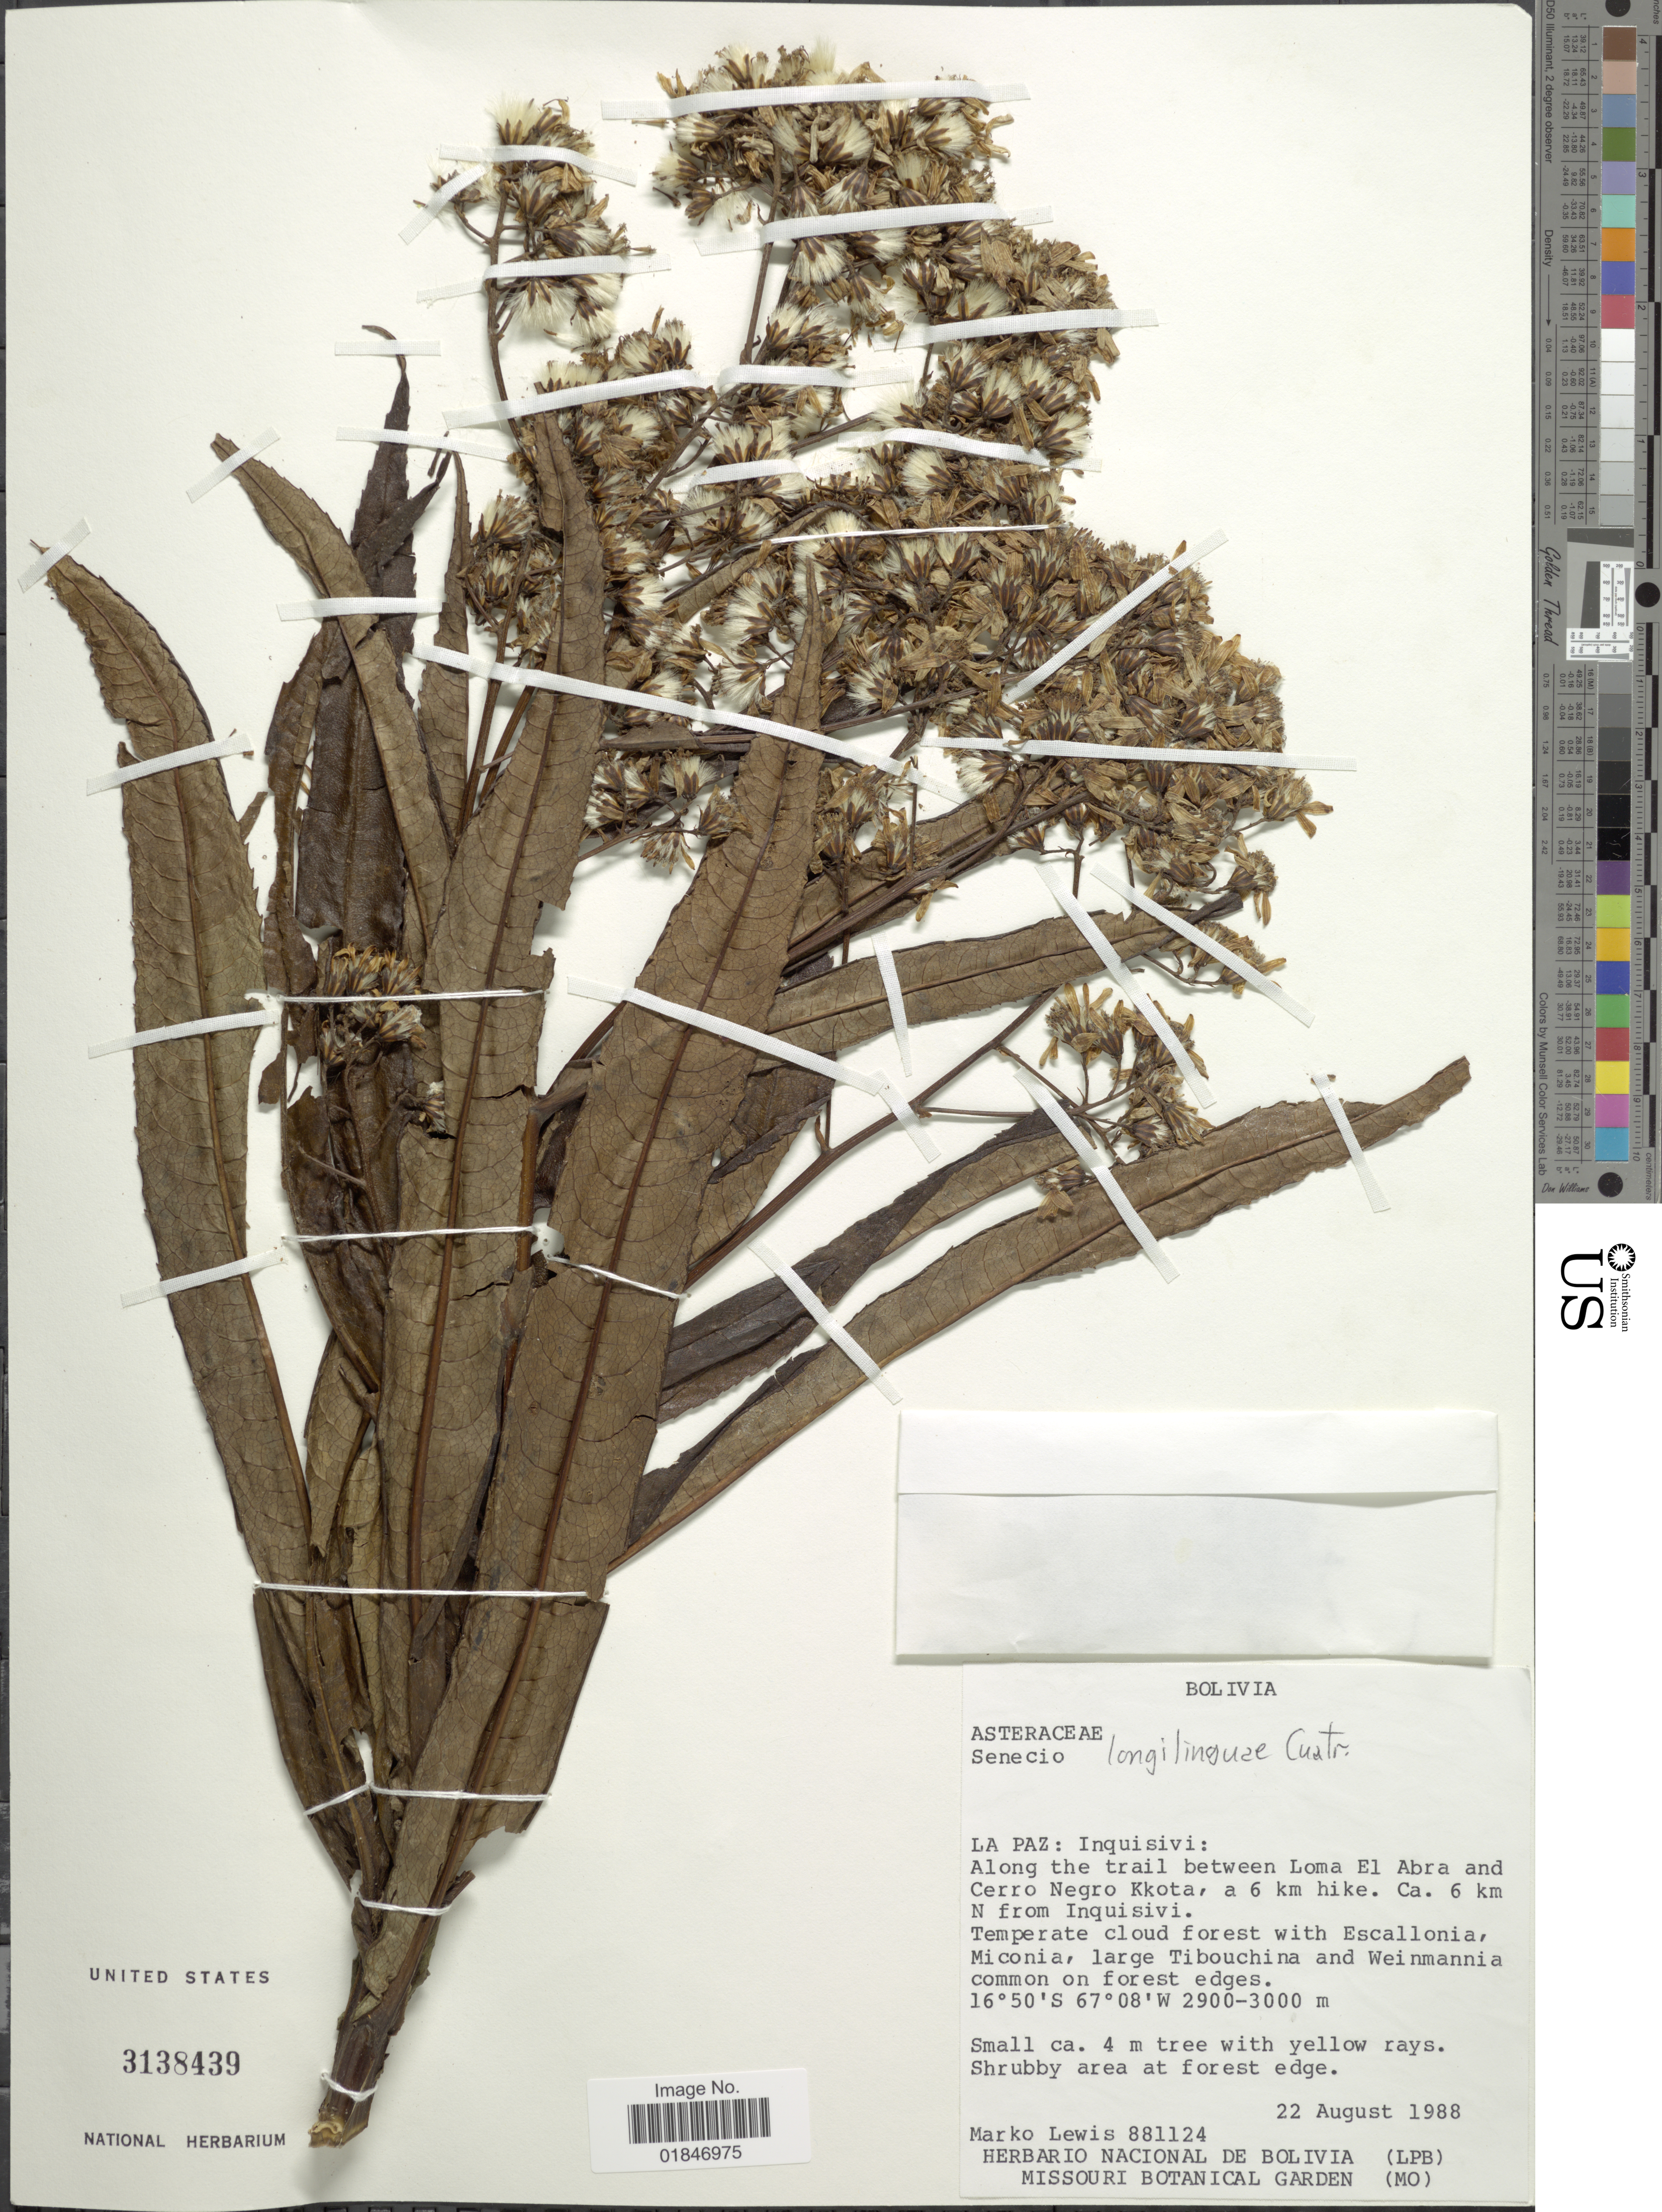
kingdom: Plantae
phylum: Tracheophyta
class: Magnoliopsida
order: Asterales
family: Asteraceae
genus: Dendrophorbium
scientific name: Dendrophorbium longilinguae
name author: (Cuatrec.) C. Jeffrey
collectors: M. A. Lewis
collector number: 881124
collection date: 1988-08-22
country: Bolivia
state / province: La Paz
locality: Depto. La Paz., Along the trail between Loma El Abra and Cerro Negro Nkota,a 6 km hike. Ca. 6 km N from Inquisivi.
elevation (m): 2900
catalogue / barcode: US 3138439